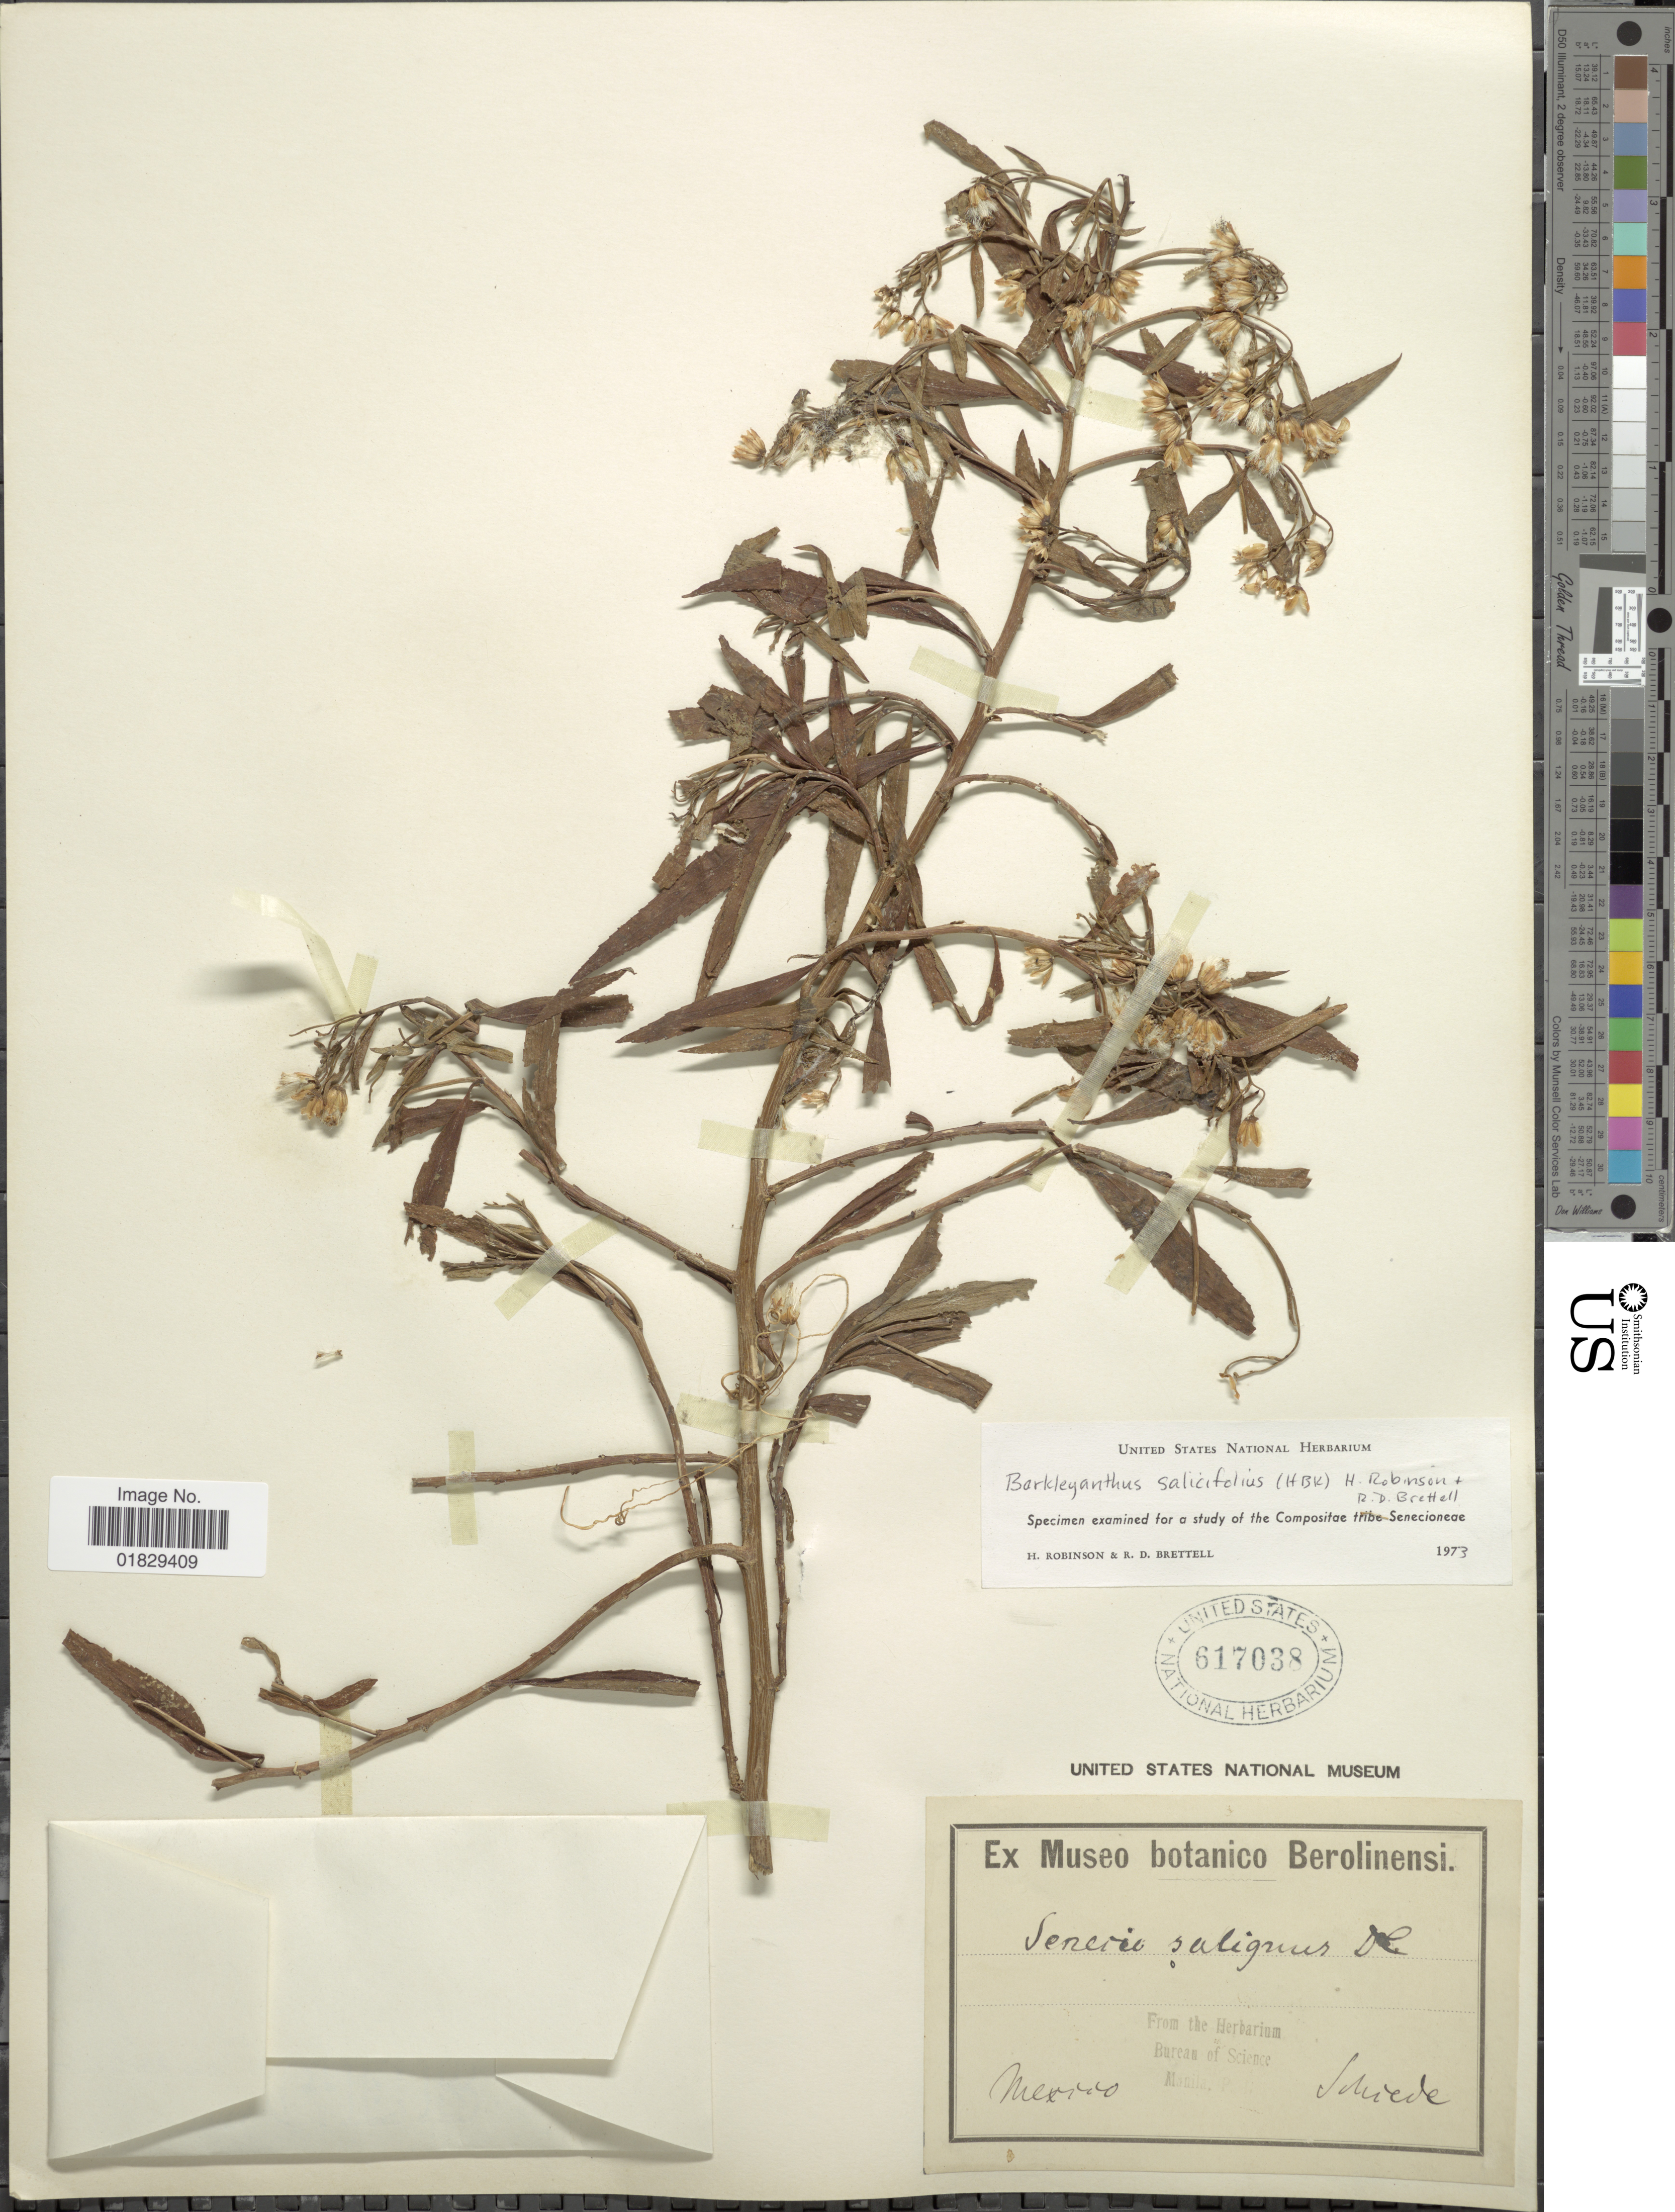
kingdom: Plantae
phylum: Tracheophyta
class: Magnoliopsida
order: Asterales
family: Asteraceae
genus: Barkleyanthus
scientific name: Barkleyanthus salicifolius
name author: (Kunth) H. Rob. & Brettell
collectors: Schiede, --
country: Mexico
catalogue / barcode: US 617038